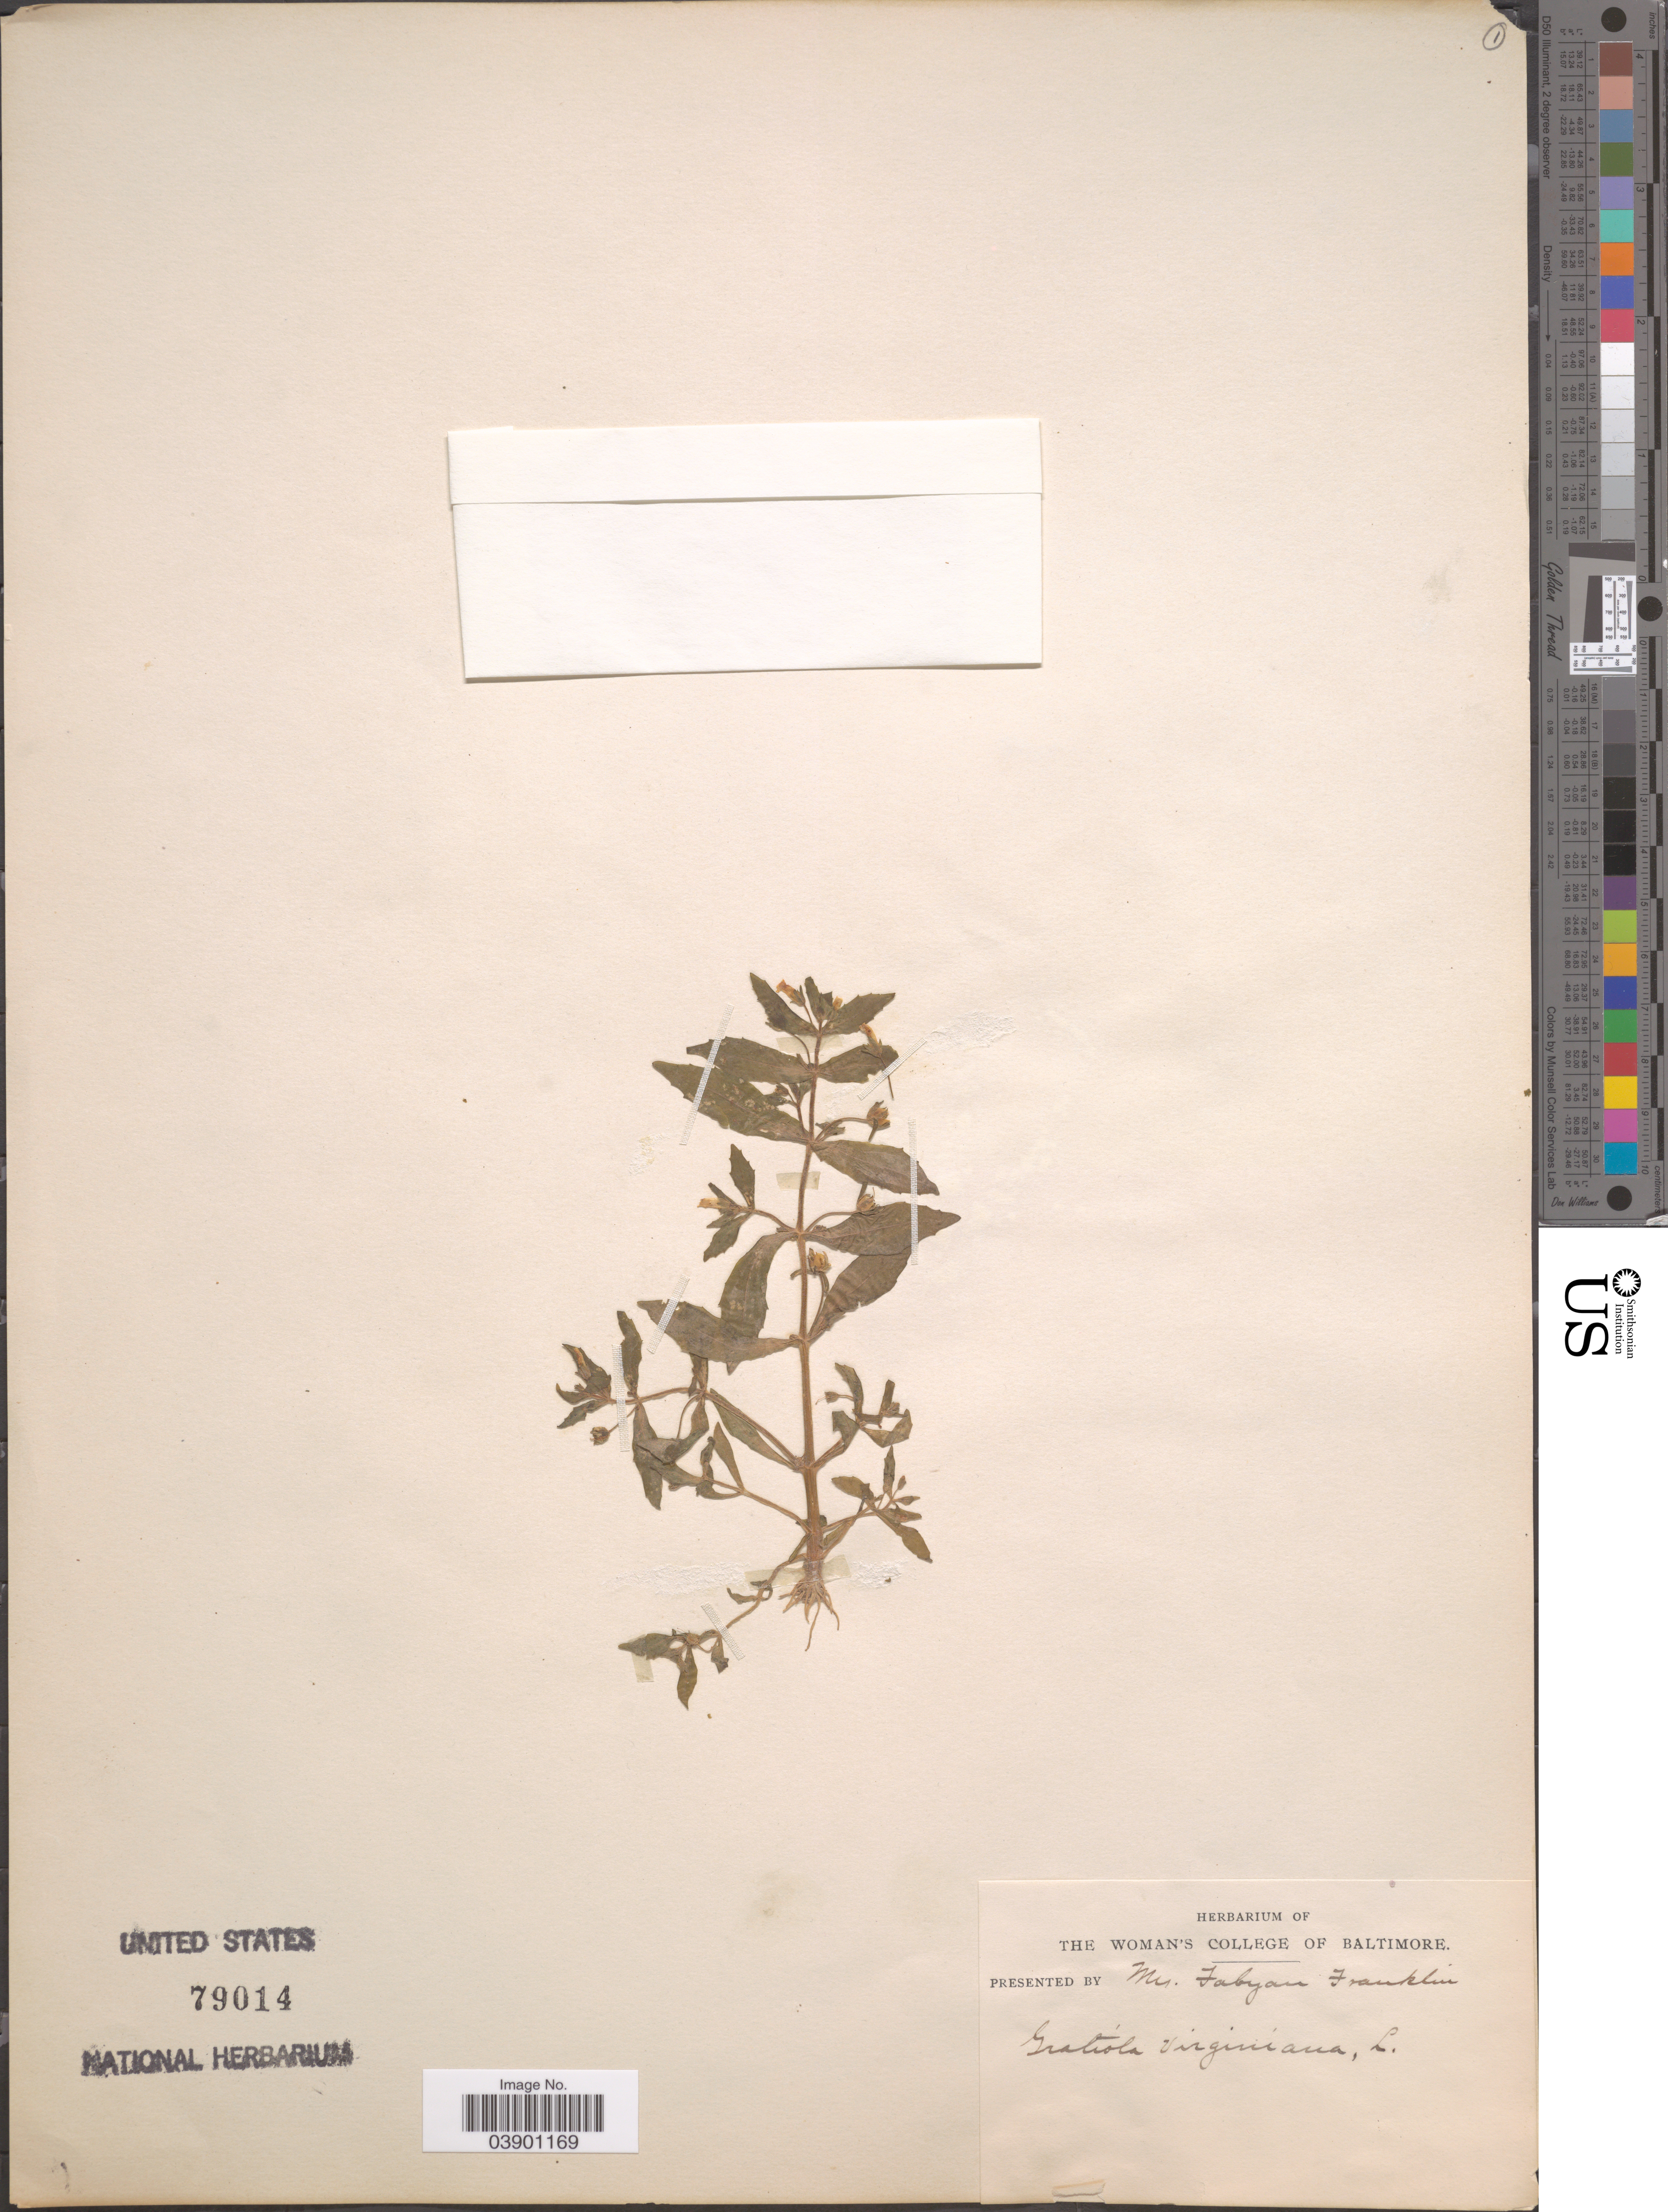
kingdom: Plantae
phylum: Tracheophyta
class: Magnoliopsida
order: Lamiales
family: Plantaginaceae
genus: Gratiola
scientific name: Gratiola virginiana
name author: L.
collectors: F. Franklin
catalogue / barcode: US 79014